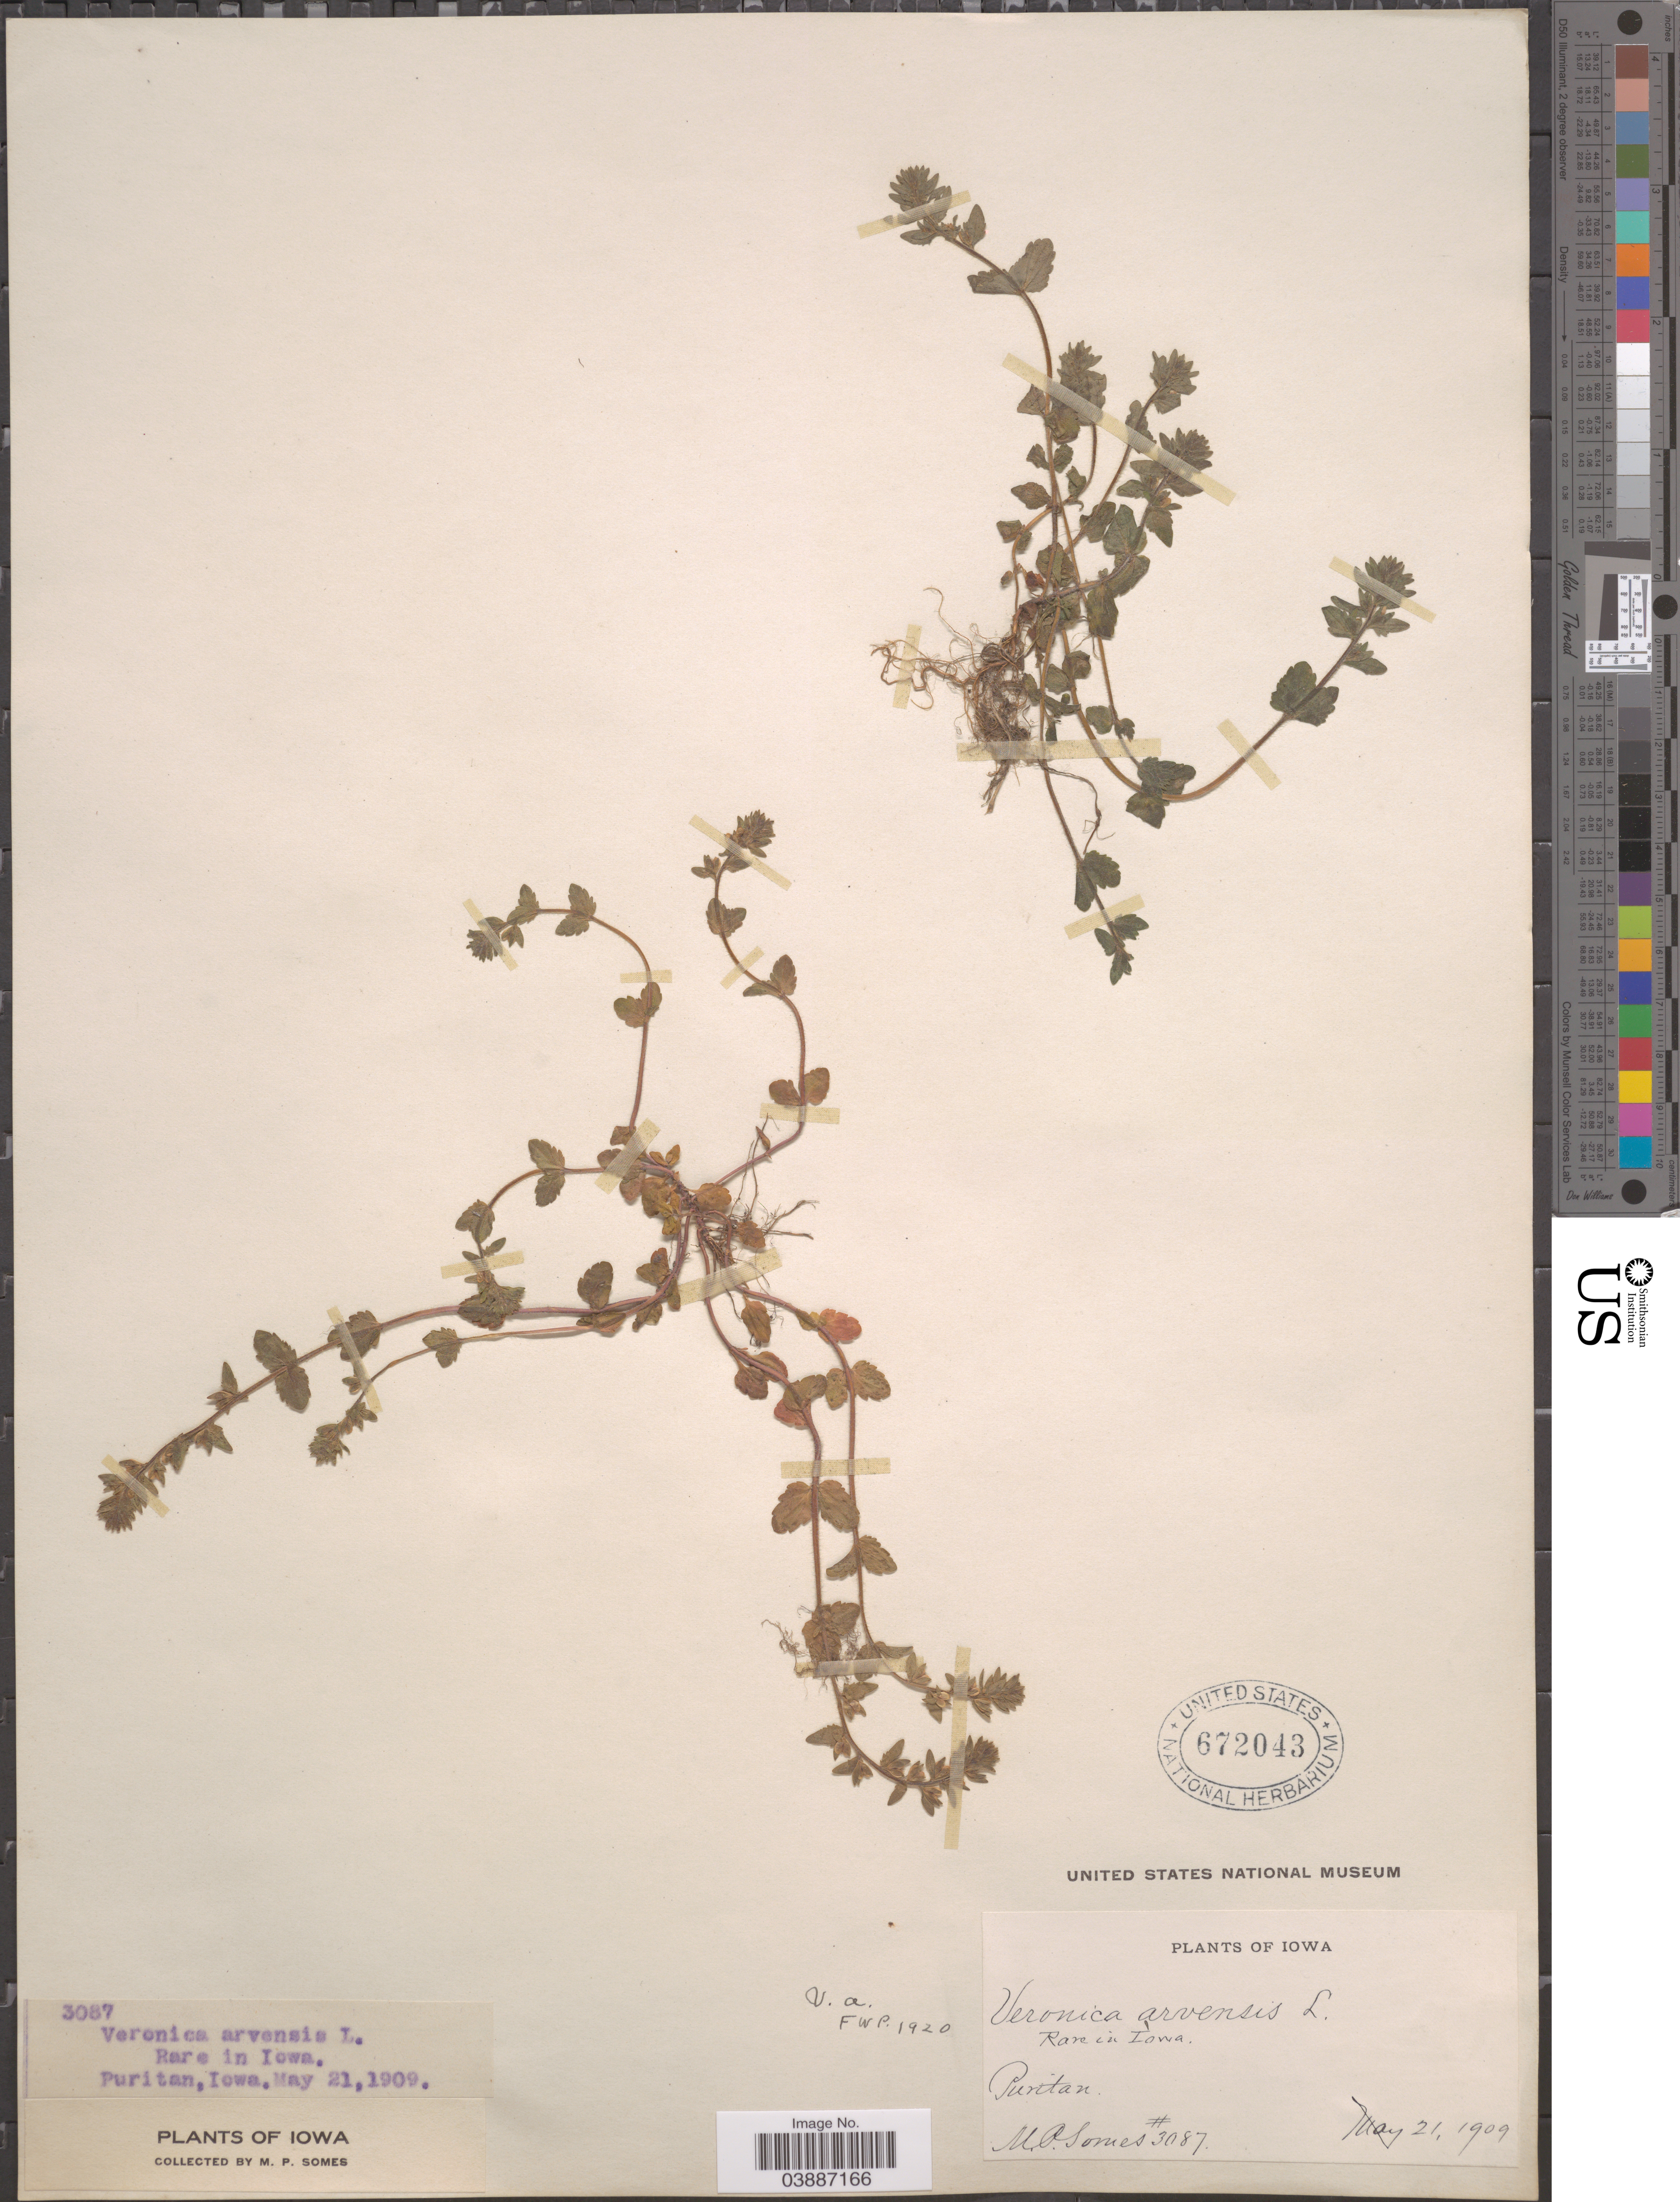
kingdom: Plantae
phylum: Tracheophyta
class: Magnoliopsida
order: Lamiales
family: Plantaginaceae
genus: Veronica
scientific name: Veronica arvensis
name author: L.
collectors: M. Somes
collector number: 3087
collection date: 1909-05-21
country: United States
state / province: Iowa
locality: Puritan.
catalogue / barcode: US 672043